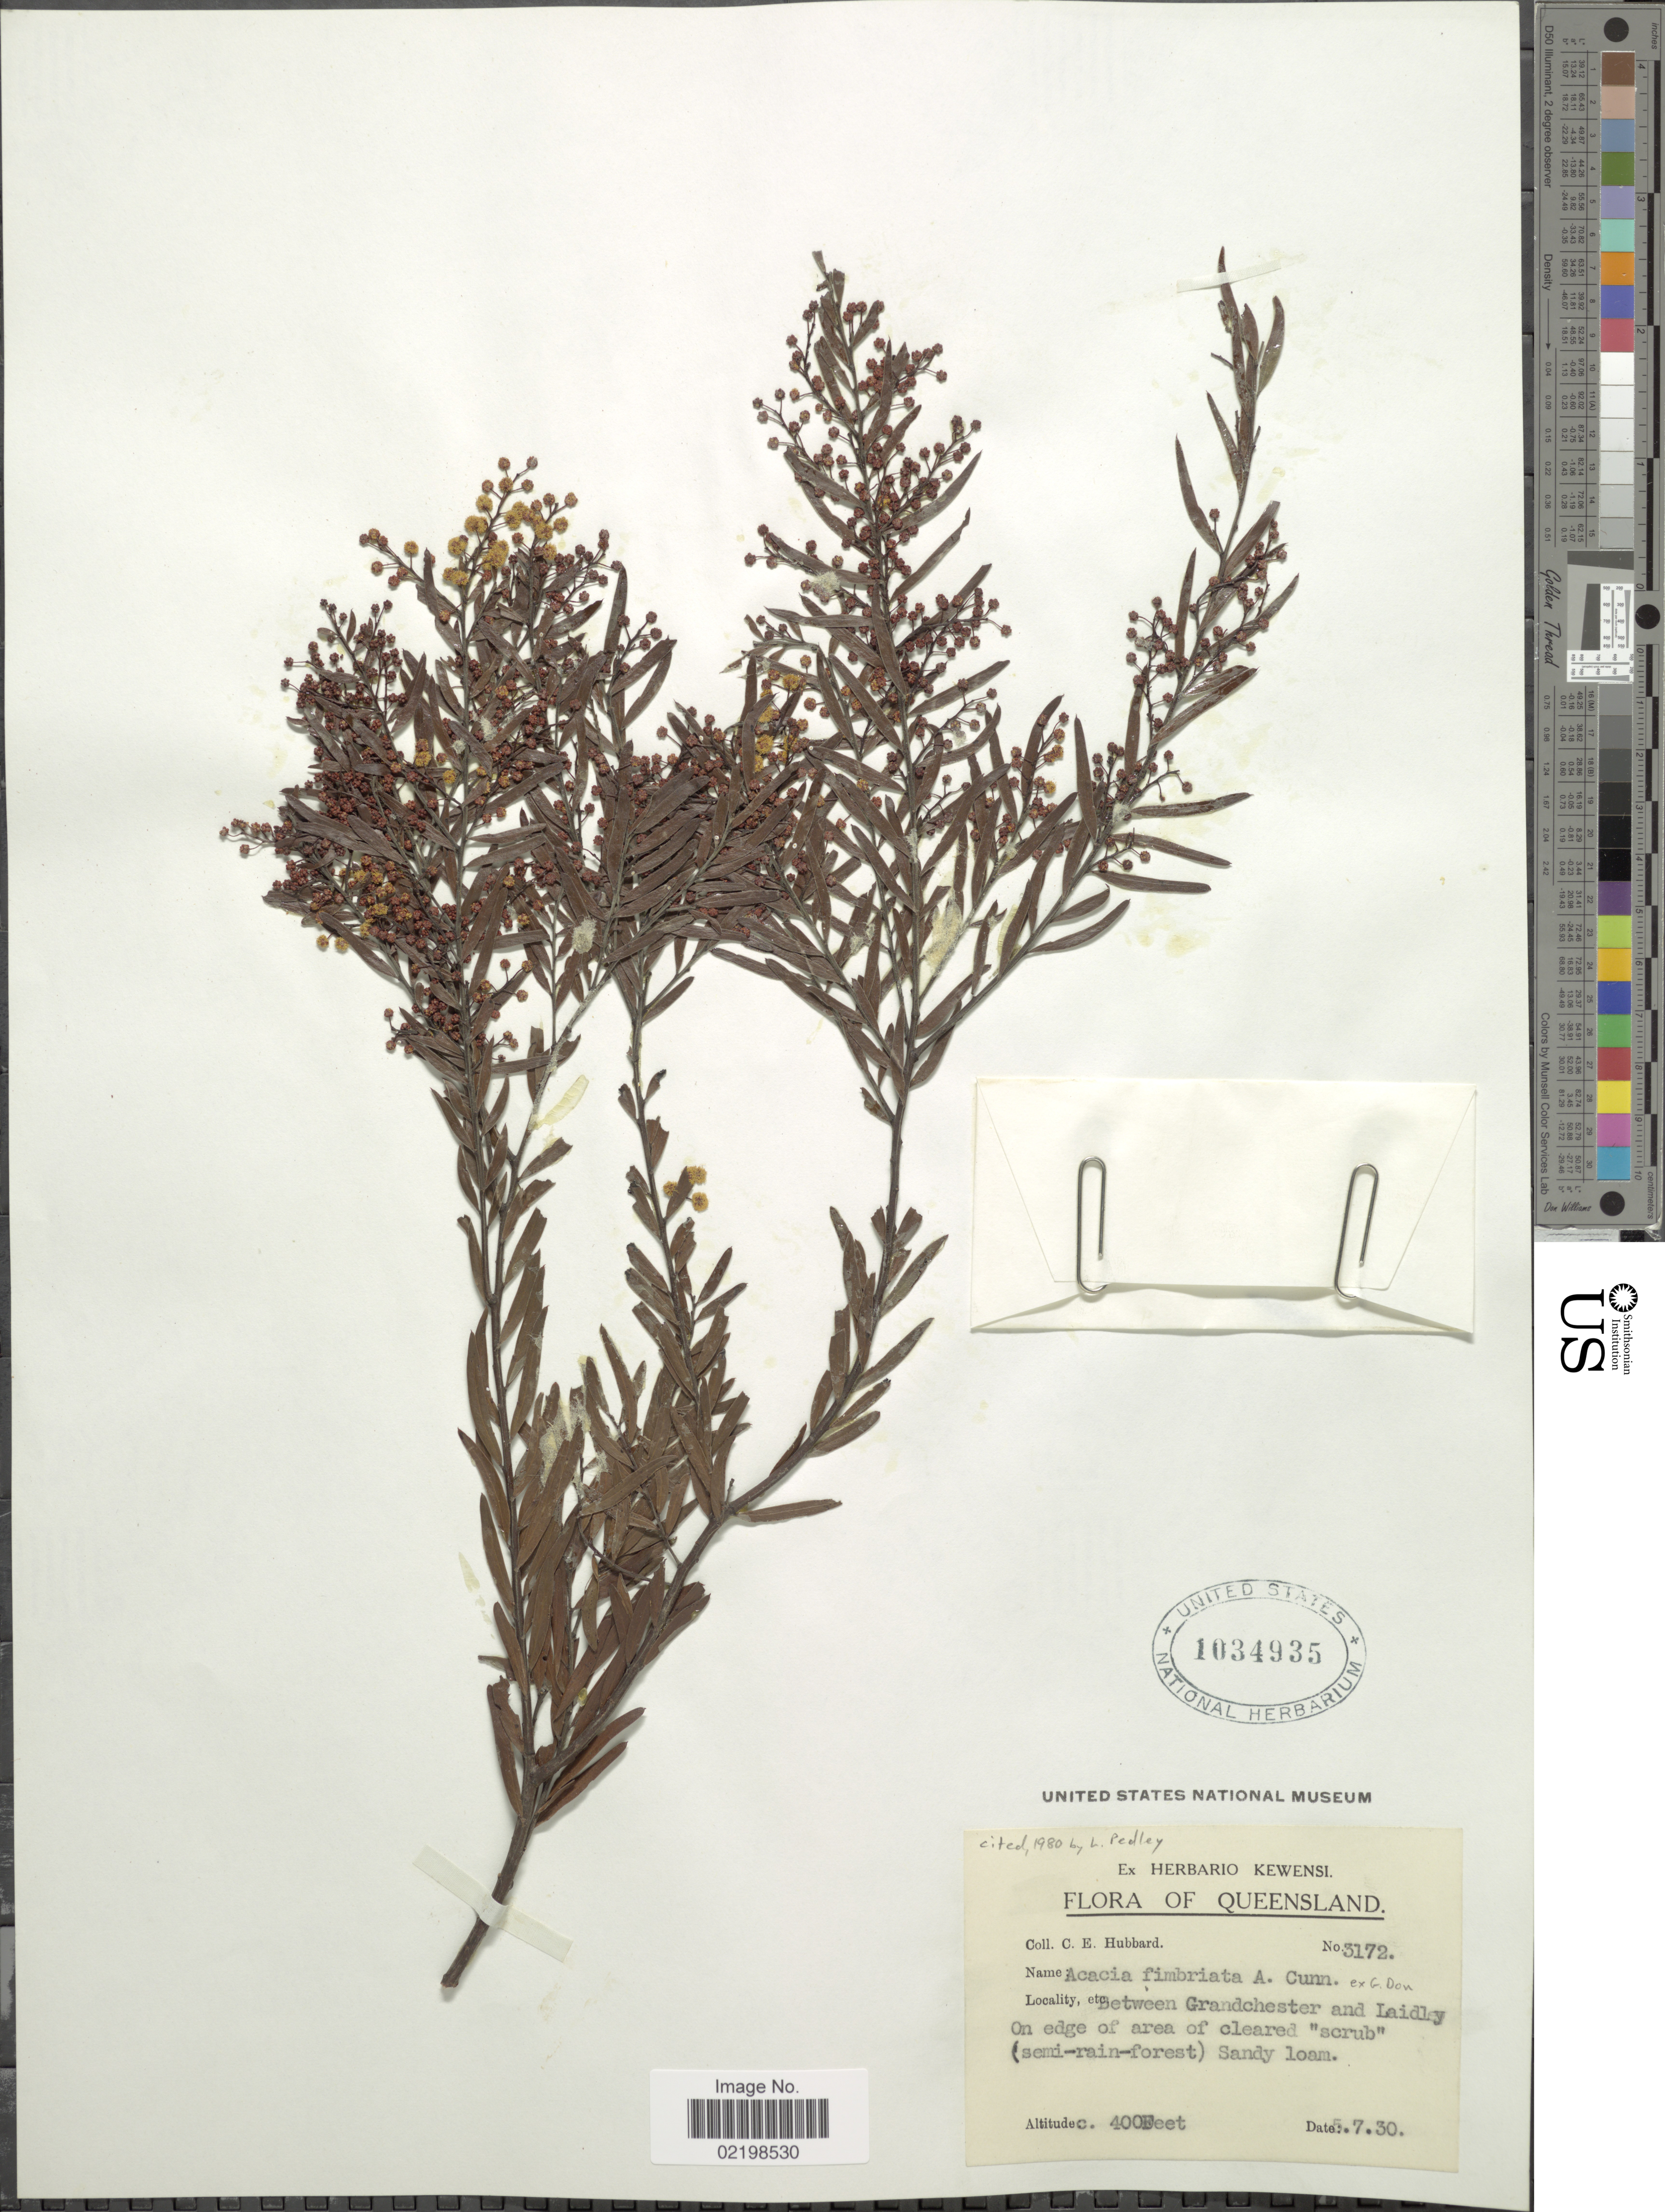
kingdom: Plantae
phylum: Tracheophyta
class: Magnoliopsida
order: Fabales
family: Fabaceae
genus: Acacia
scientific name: Acacia fimbriata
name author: A. Cunn. ex G. Don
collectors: C. E. Hubbard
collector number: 3172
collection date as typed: Transcribed d/m/y: 5/7/30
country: Australia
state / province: Queensland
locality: Between Grandchester and Laidley.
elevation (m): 122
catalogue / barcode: US 1034935